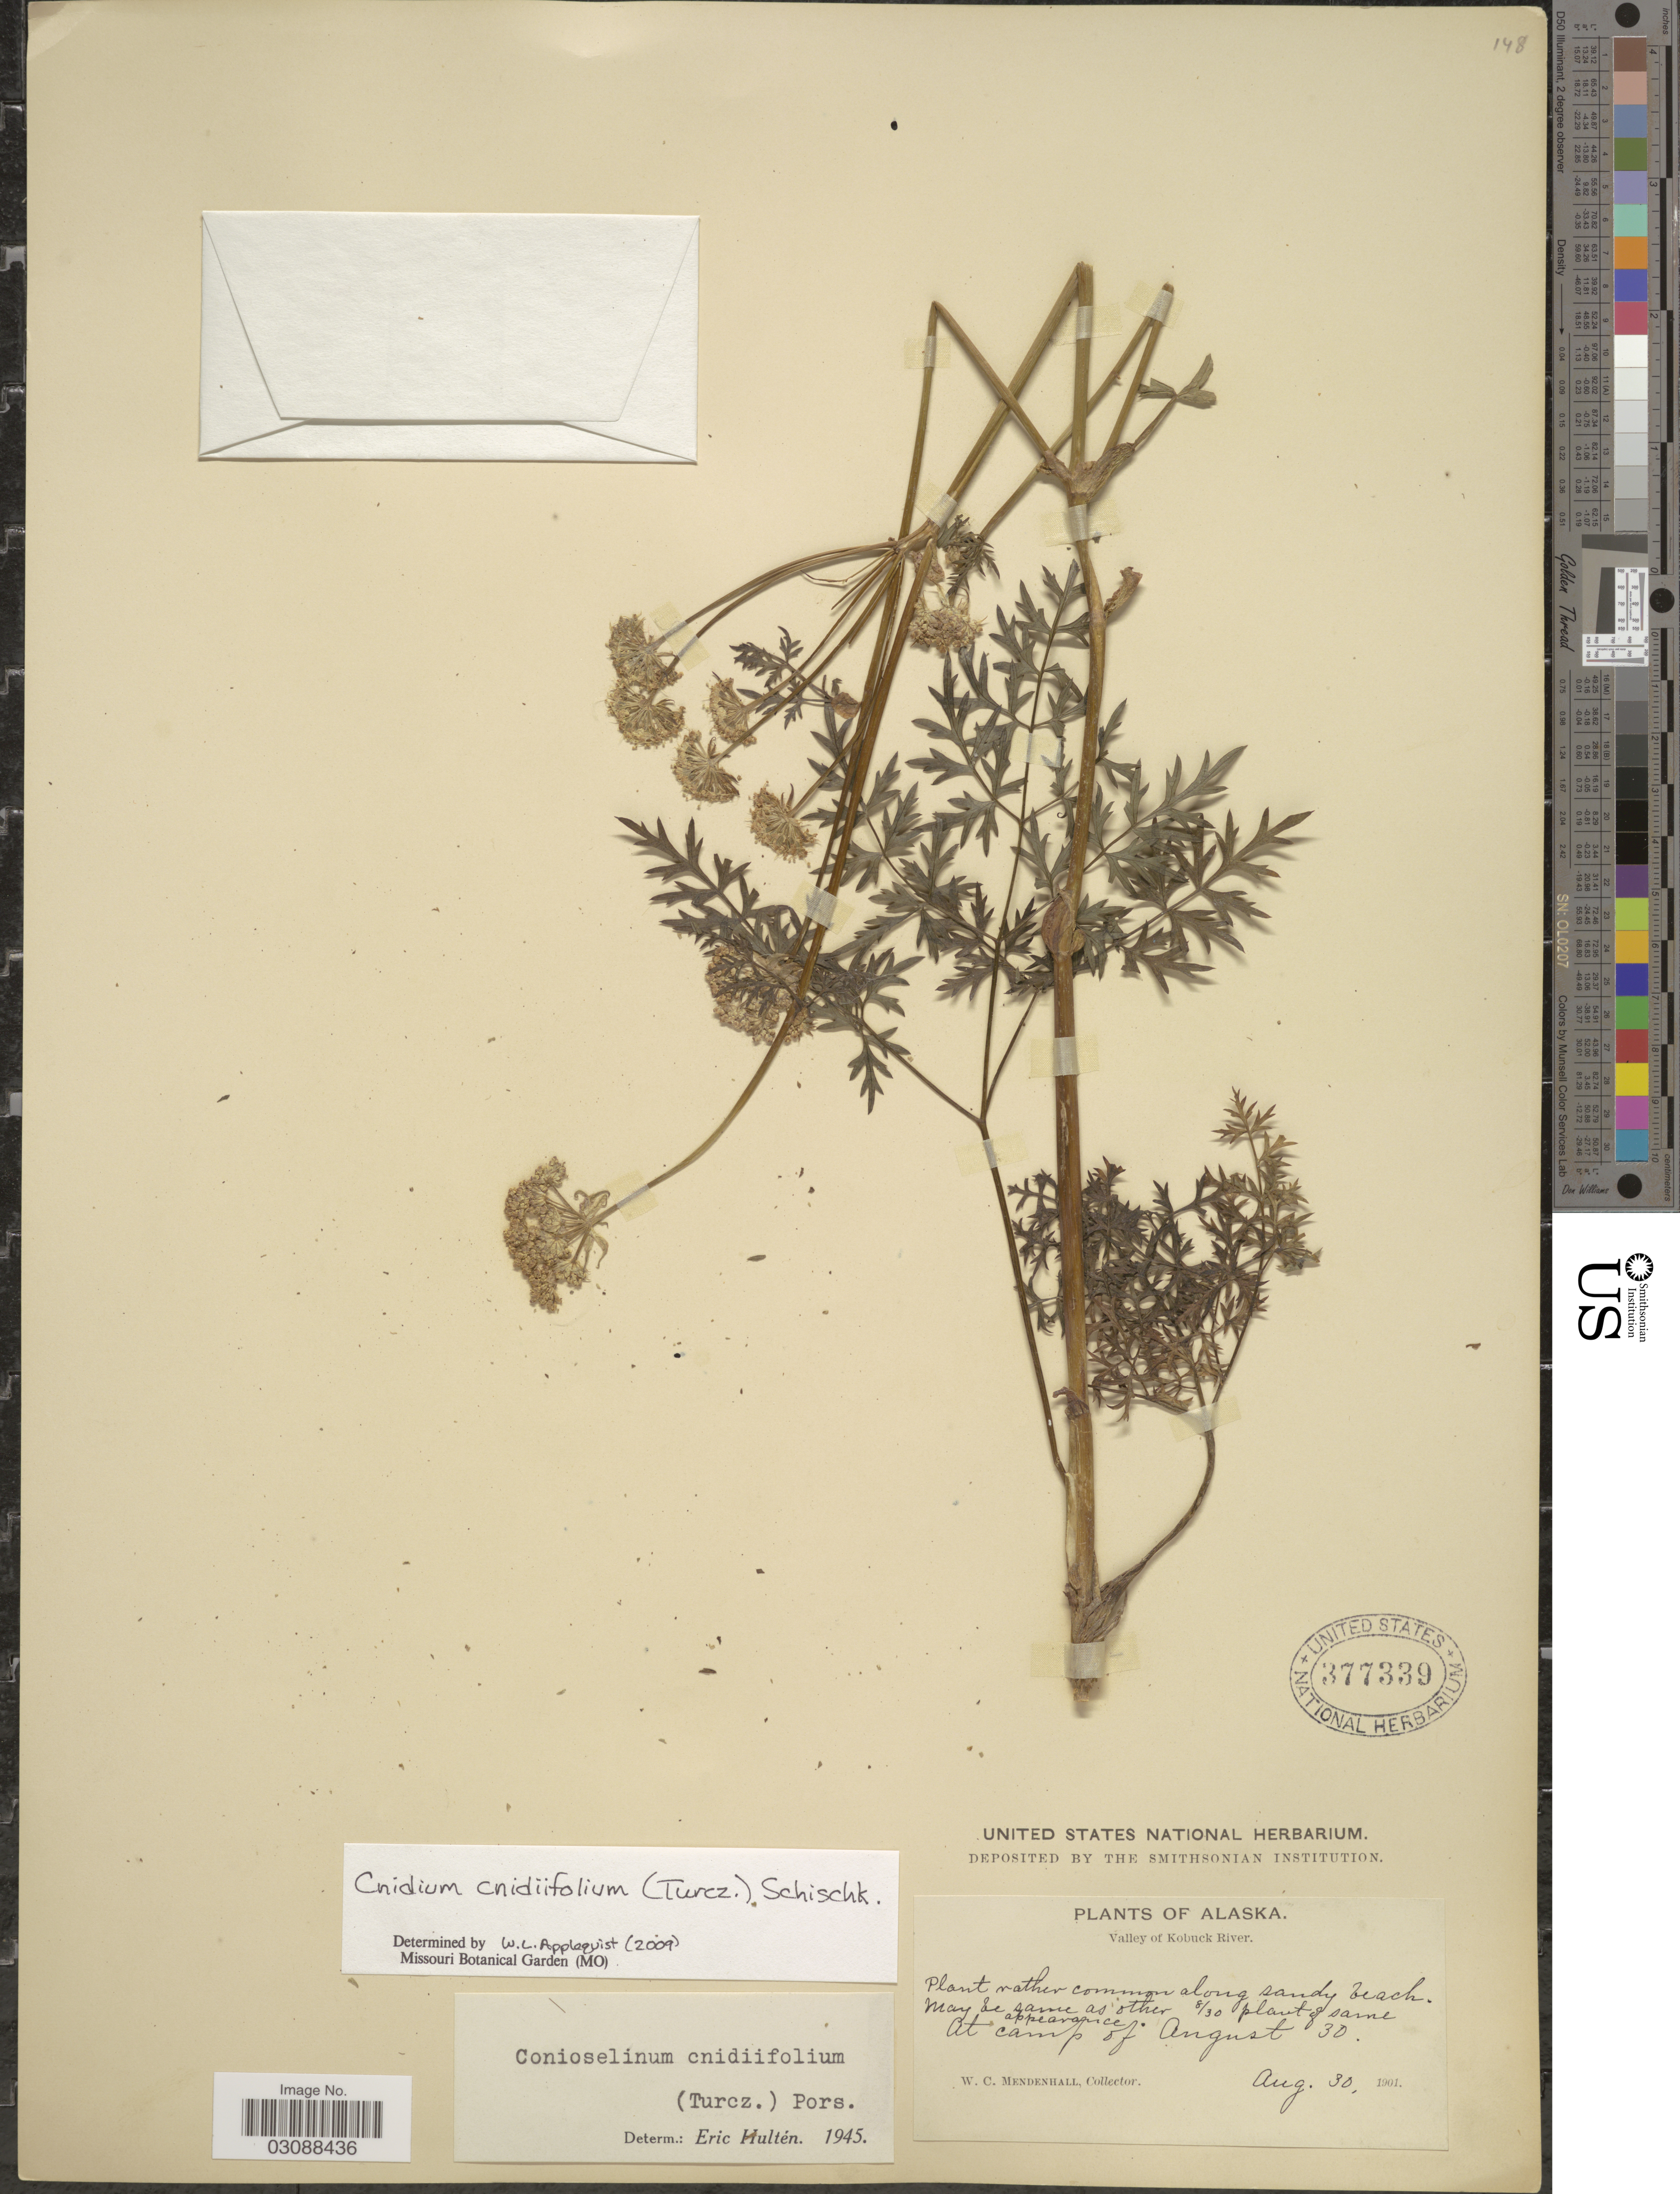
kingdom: Plantae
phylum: Tracheophyta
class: Magnoliopsida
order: Apiales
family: Apiaceae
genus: Cnidium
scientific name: Cnidium cnidiifolium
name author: (Turcz.) Schischk.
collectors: W. Mendenhall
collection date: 1901-08-30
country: United States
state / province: Alaska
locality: Valley of Kobuck River. Camp of August 30.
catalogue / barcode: US 377339